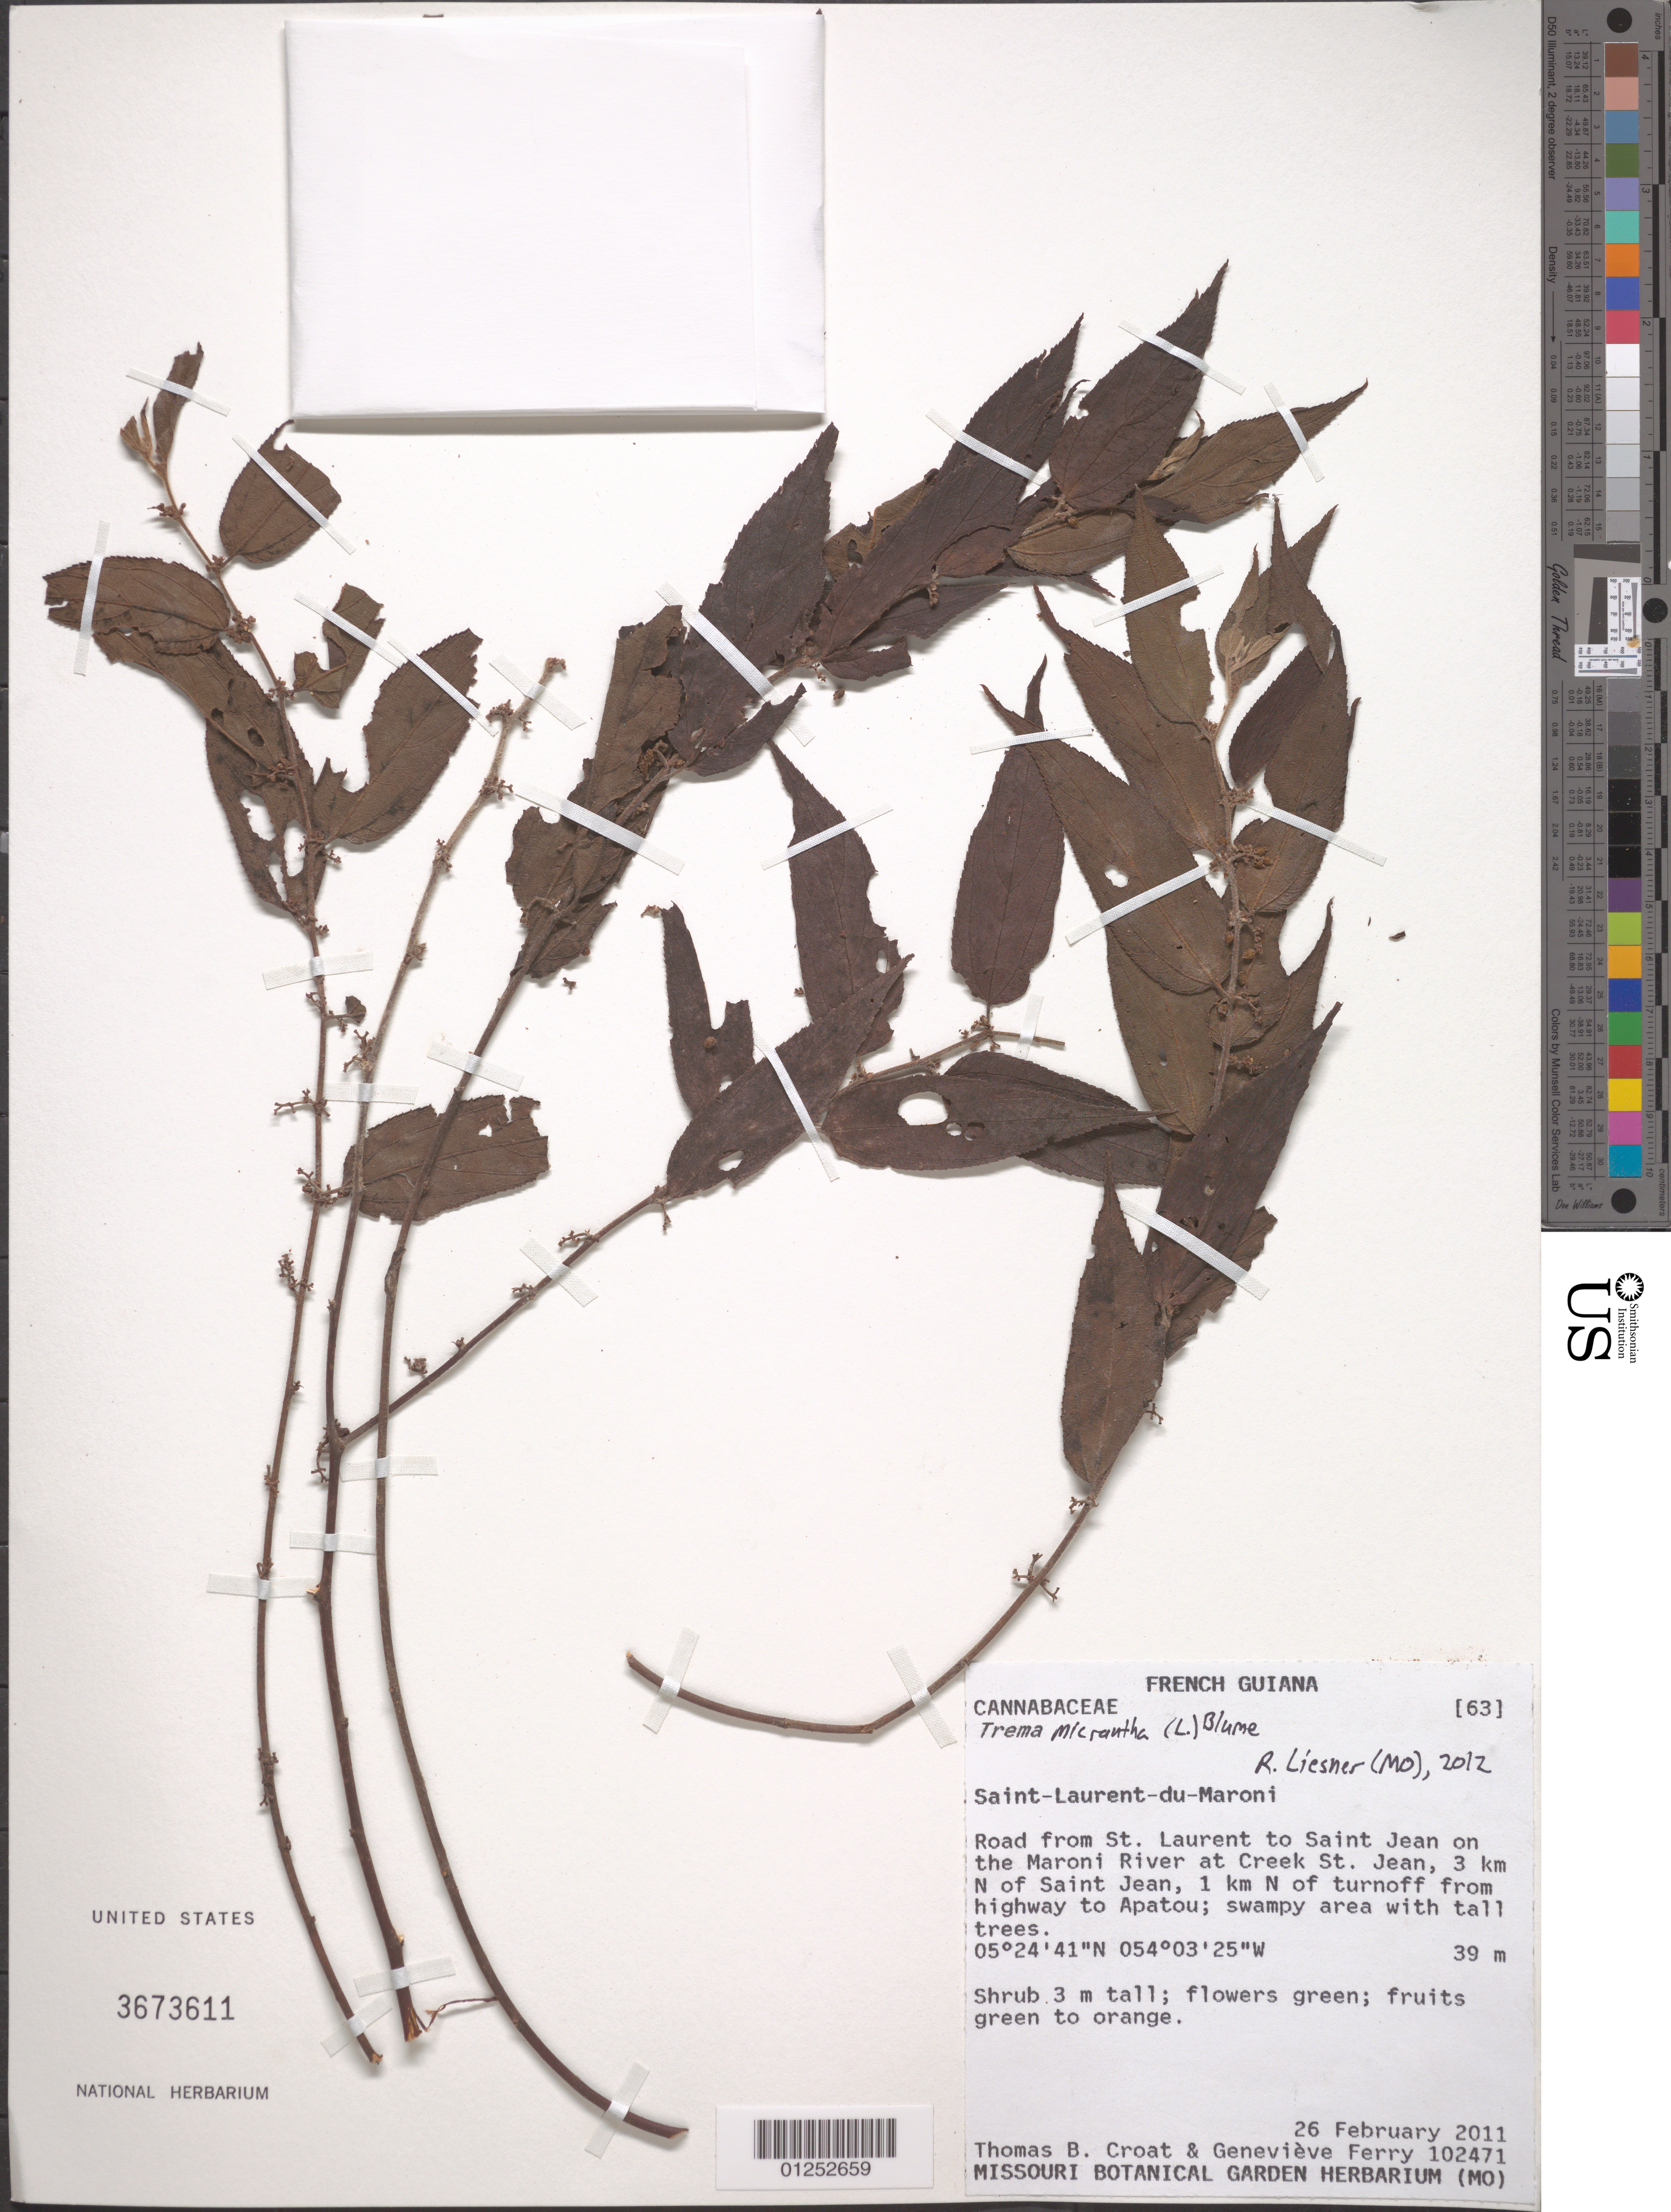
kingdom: Plantae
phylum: Tracheophyta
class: Magnoliopsida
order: Rosales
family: Cannabaceae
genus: Trema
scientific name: Trema micranthum var. obtusatum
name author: Urb.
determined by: Liesner, R. L.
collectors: T. B. Croat & G. Ferry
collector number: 102471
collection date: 2011-02-26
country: French Guiana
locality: Road from St. Laurent to Saint Jean on the Maroni River at Creek St. Jean, 3 km N of Saint Jean, 1 km N of turnoff from highway to Apatou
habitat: Swampy area with tall trees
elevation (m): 39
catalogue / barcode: US 3673611